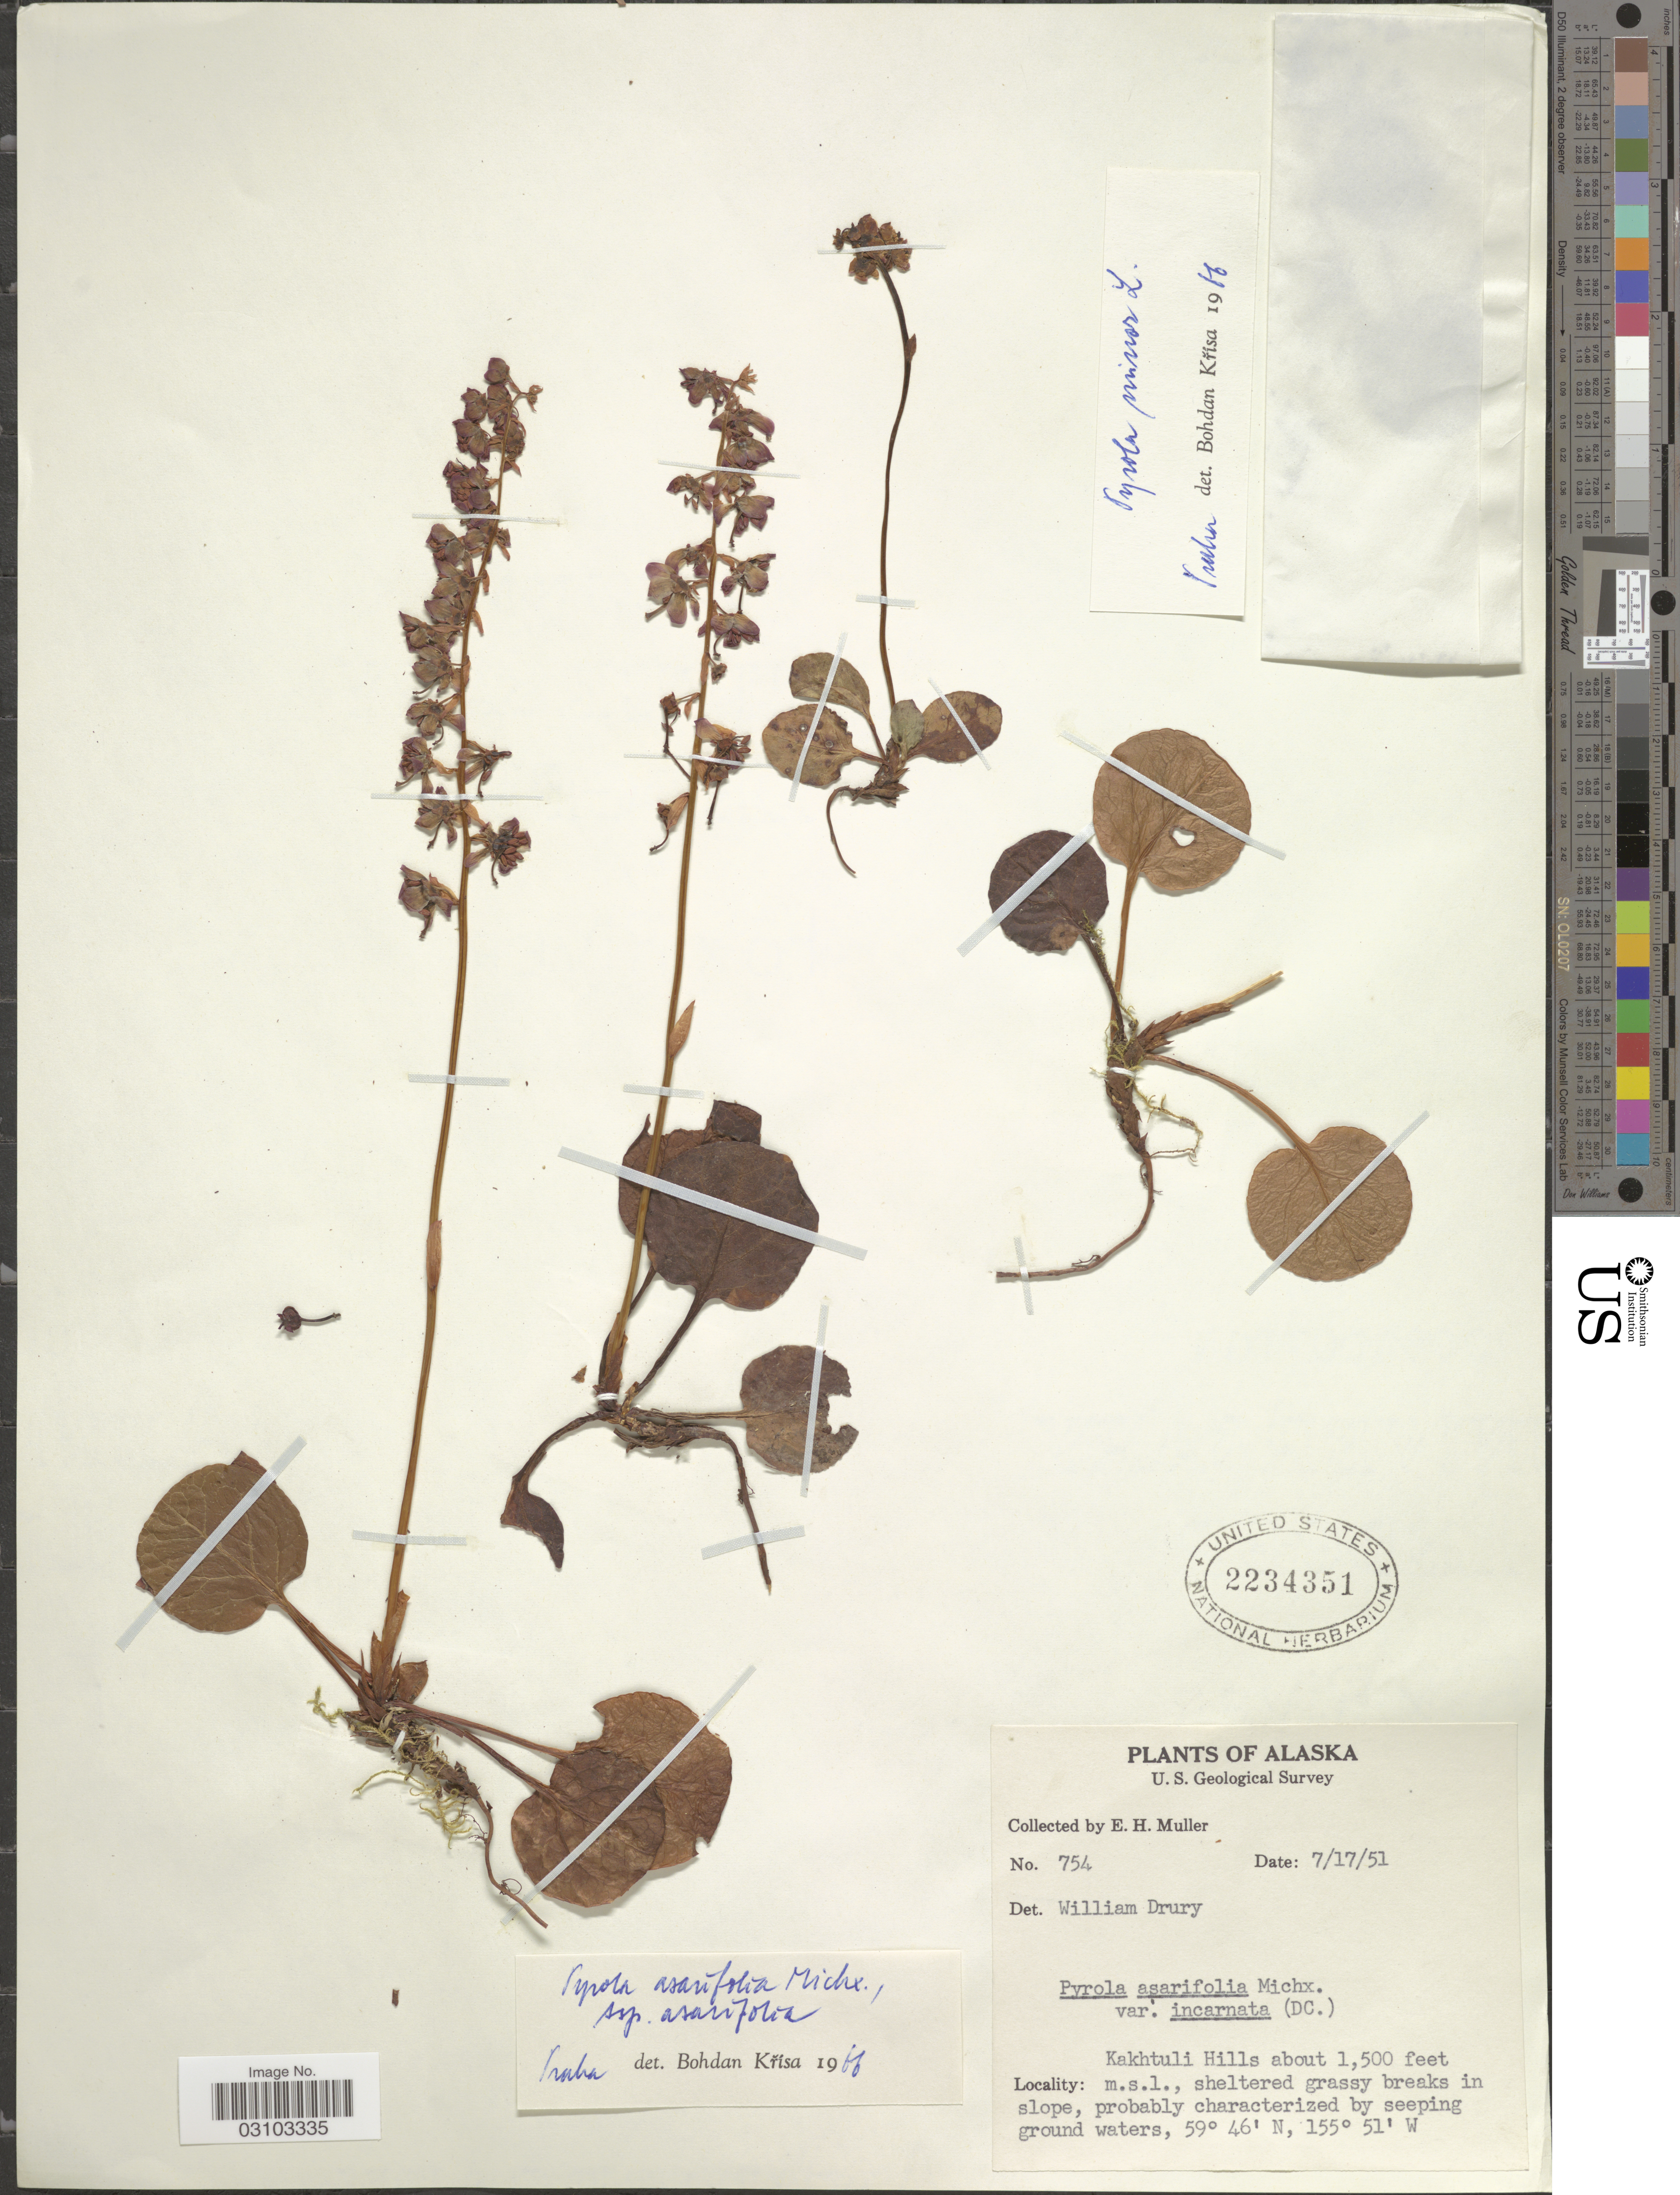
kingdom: Plantae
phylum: Tracheophyta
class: Magnoliopsida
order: Ericales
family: Ericaceae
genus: Pyrola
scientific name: Pyrola asarifolia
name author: Michx.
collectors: E. H. Muller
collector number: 754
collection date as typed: Transcribed d/m/y: 17/7/51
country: United States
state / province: Alaska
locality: Kakhtuli Hills.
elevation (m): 457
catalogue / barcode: US 2234351